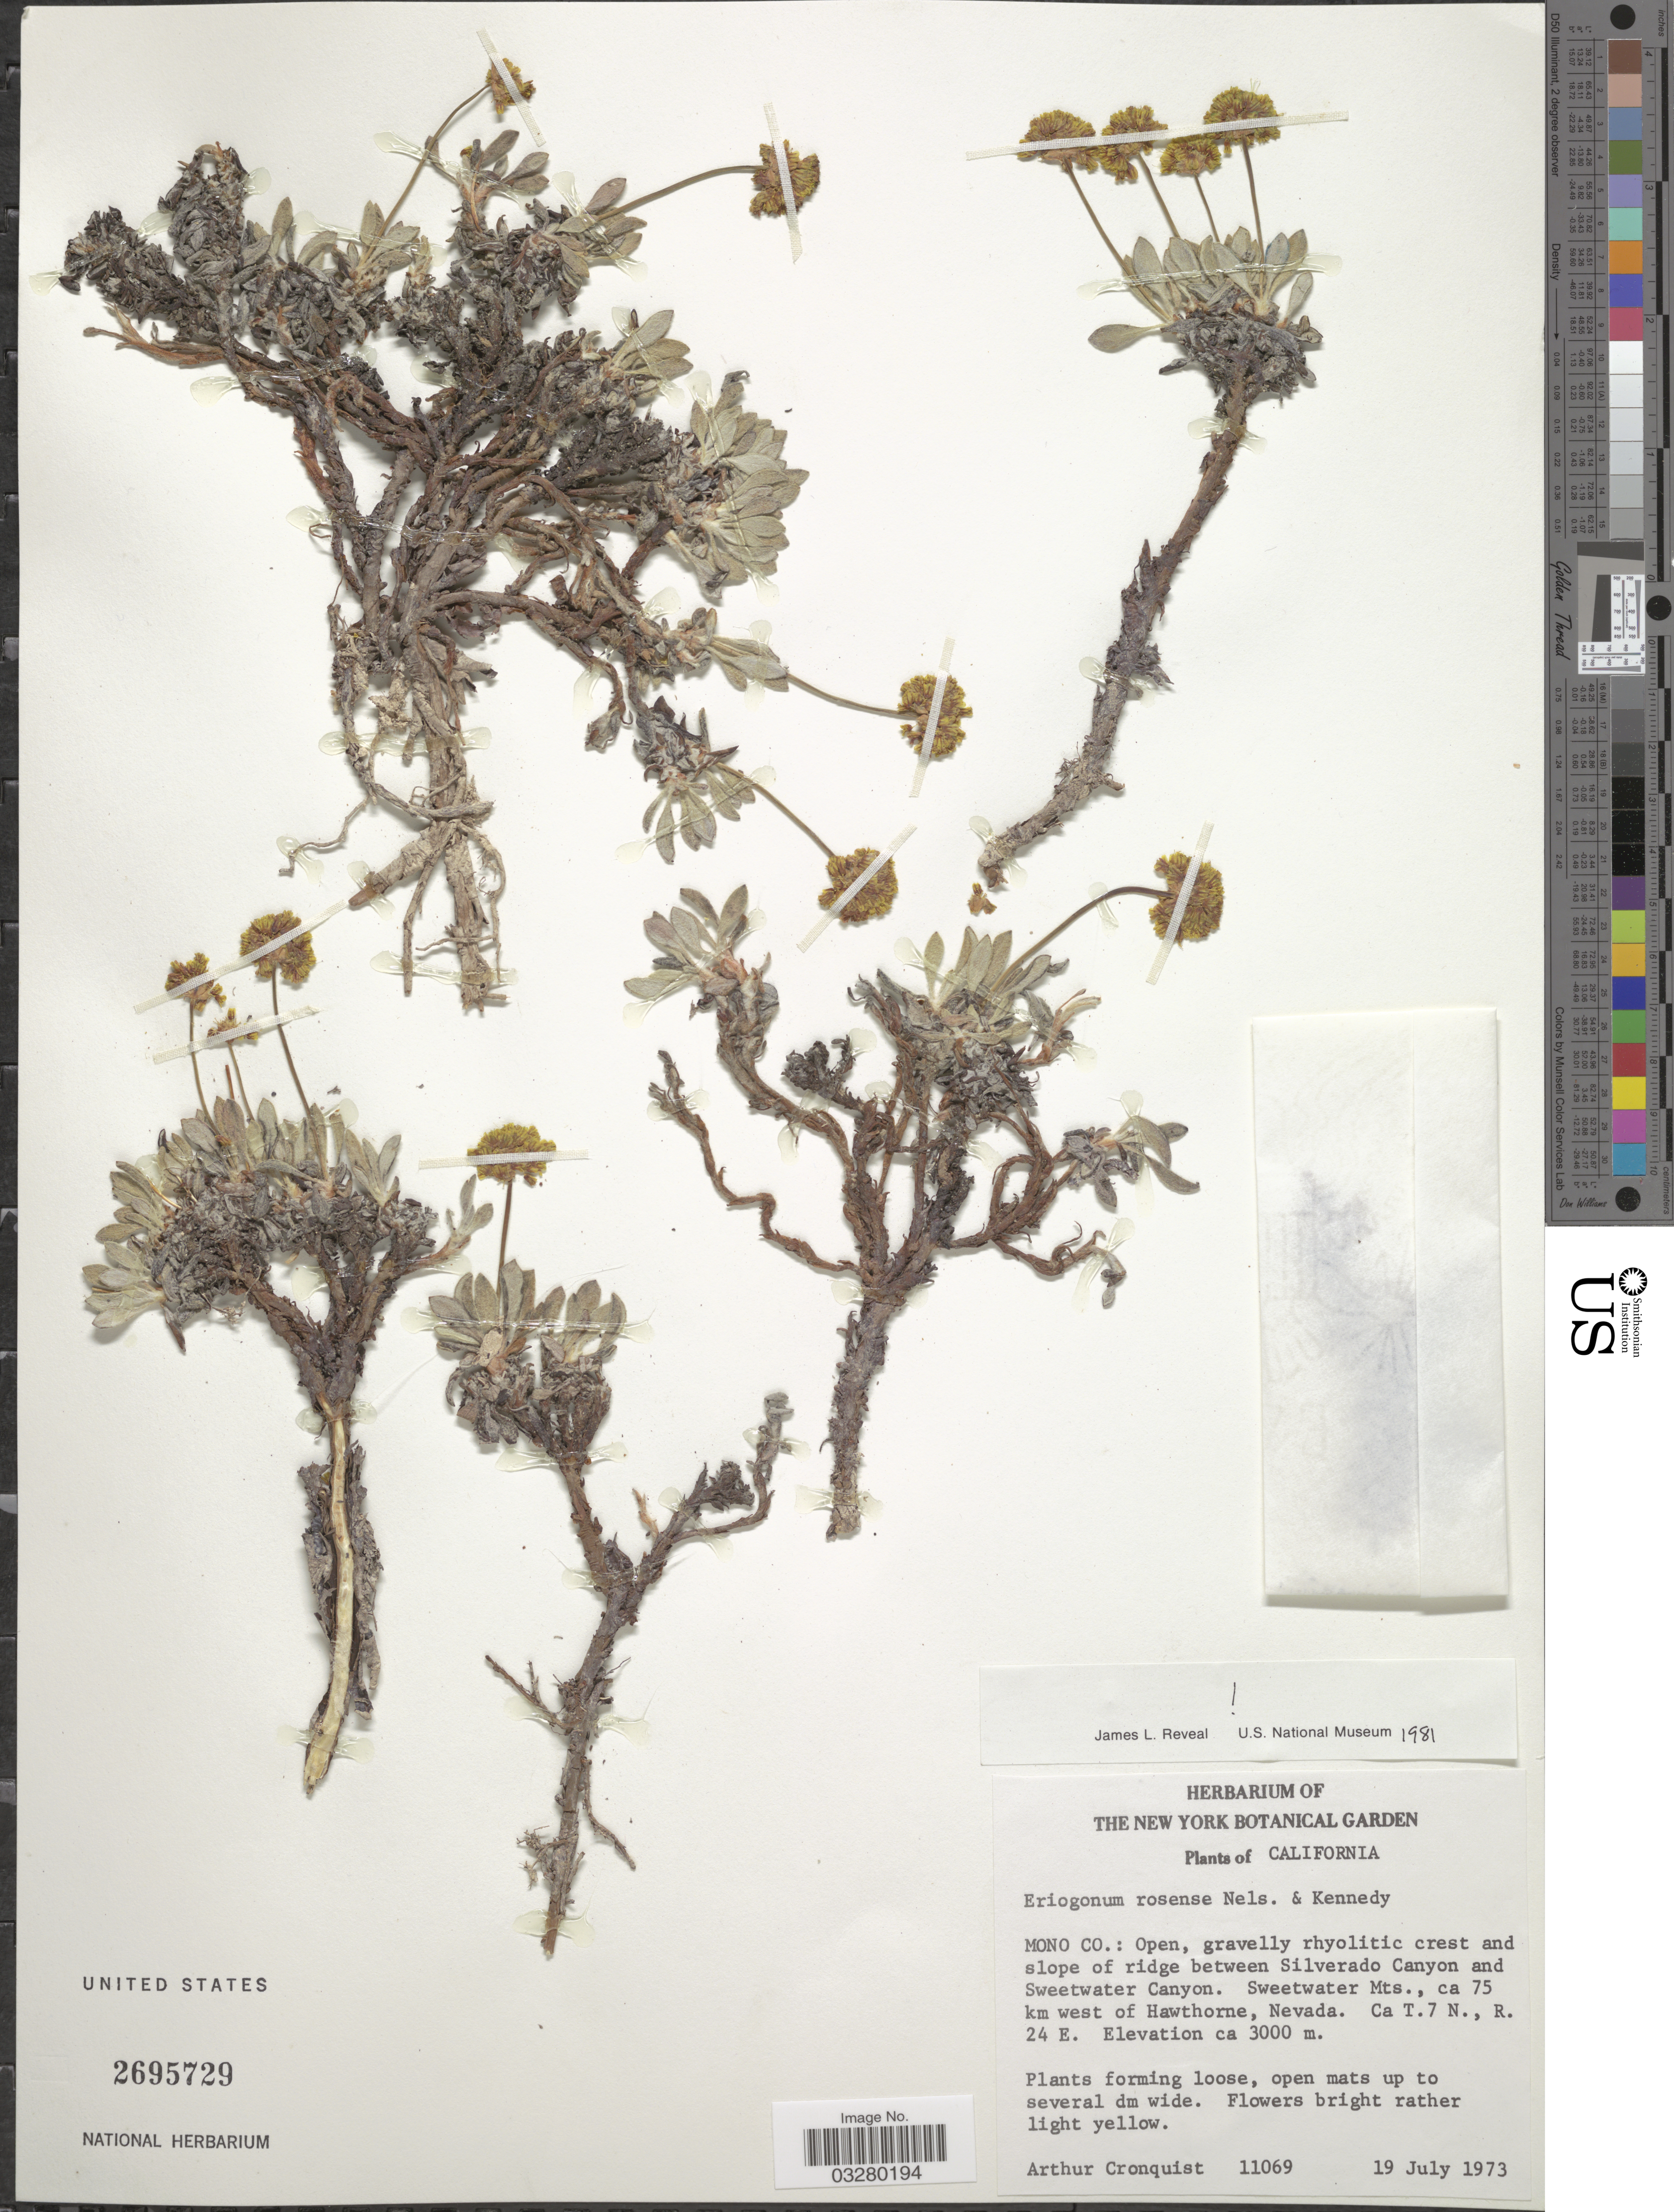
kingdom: Plantae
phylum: Tracheophyta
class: Magnoliopsida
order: Caryophyllales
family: Polygonaceae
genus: Eriogonum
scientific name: Eriogonum rosense var. subracemosum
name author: A. Nelson & P.B. Kenn.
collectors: A. J. Cronquist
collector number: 11069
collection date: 1973-07-19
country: United States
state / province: Nevada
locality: Mono Co.: Crest and slope of ridge between Silverado Canyon and Sweetwater Canyon. Sweetwater Mts., ca 75 km west of Hawthorne. Ca. T.7 N., R. 24 E.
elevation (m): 3000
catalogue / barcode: US 2695729